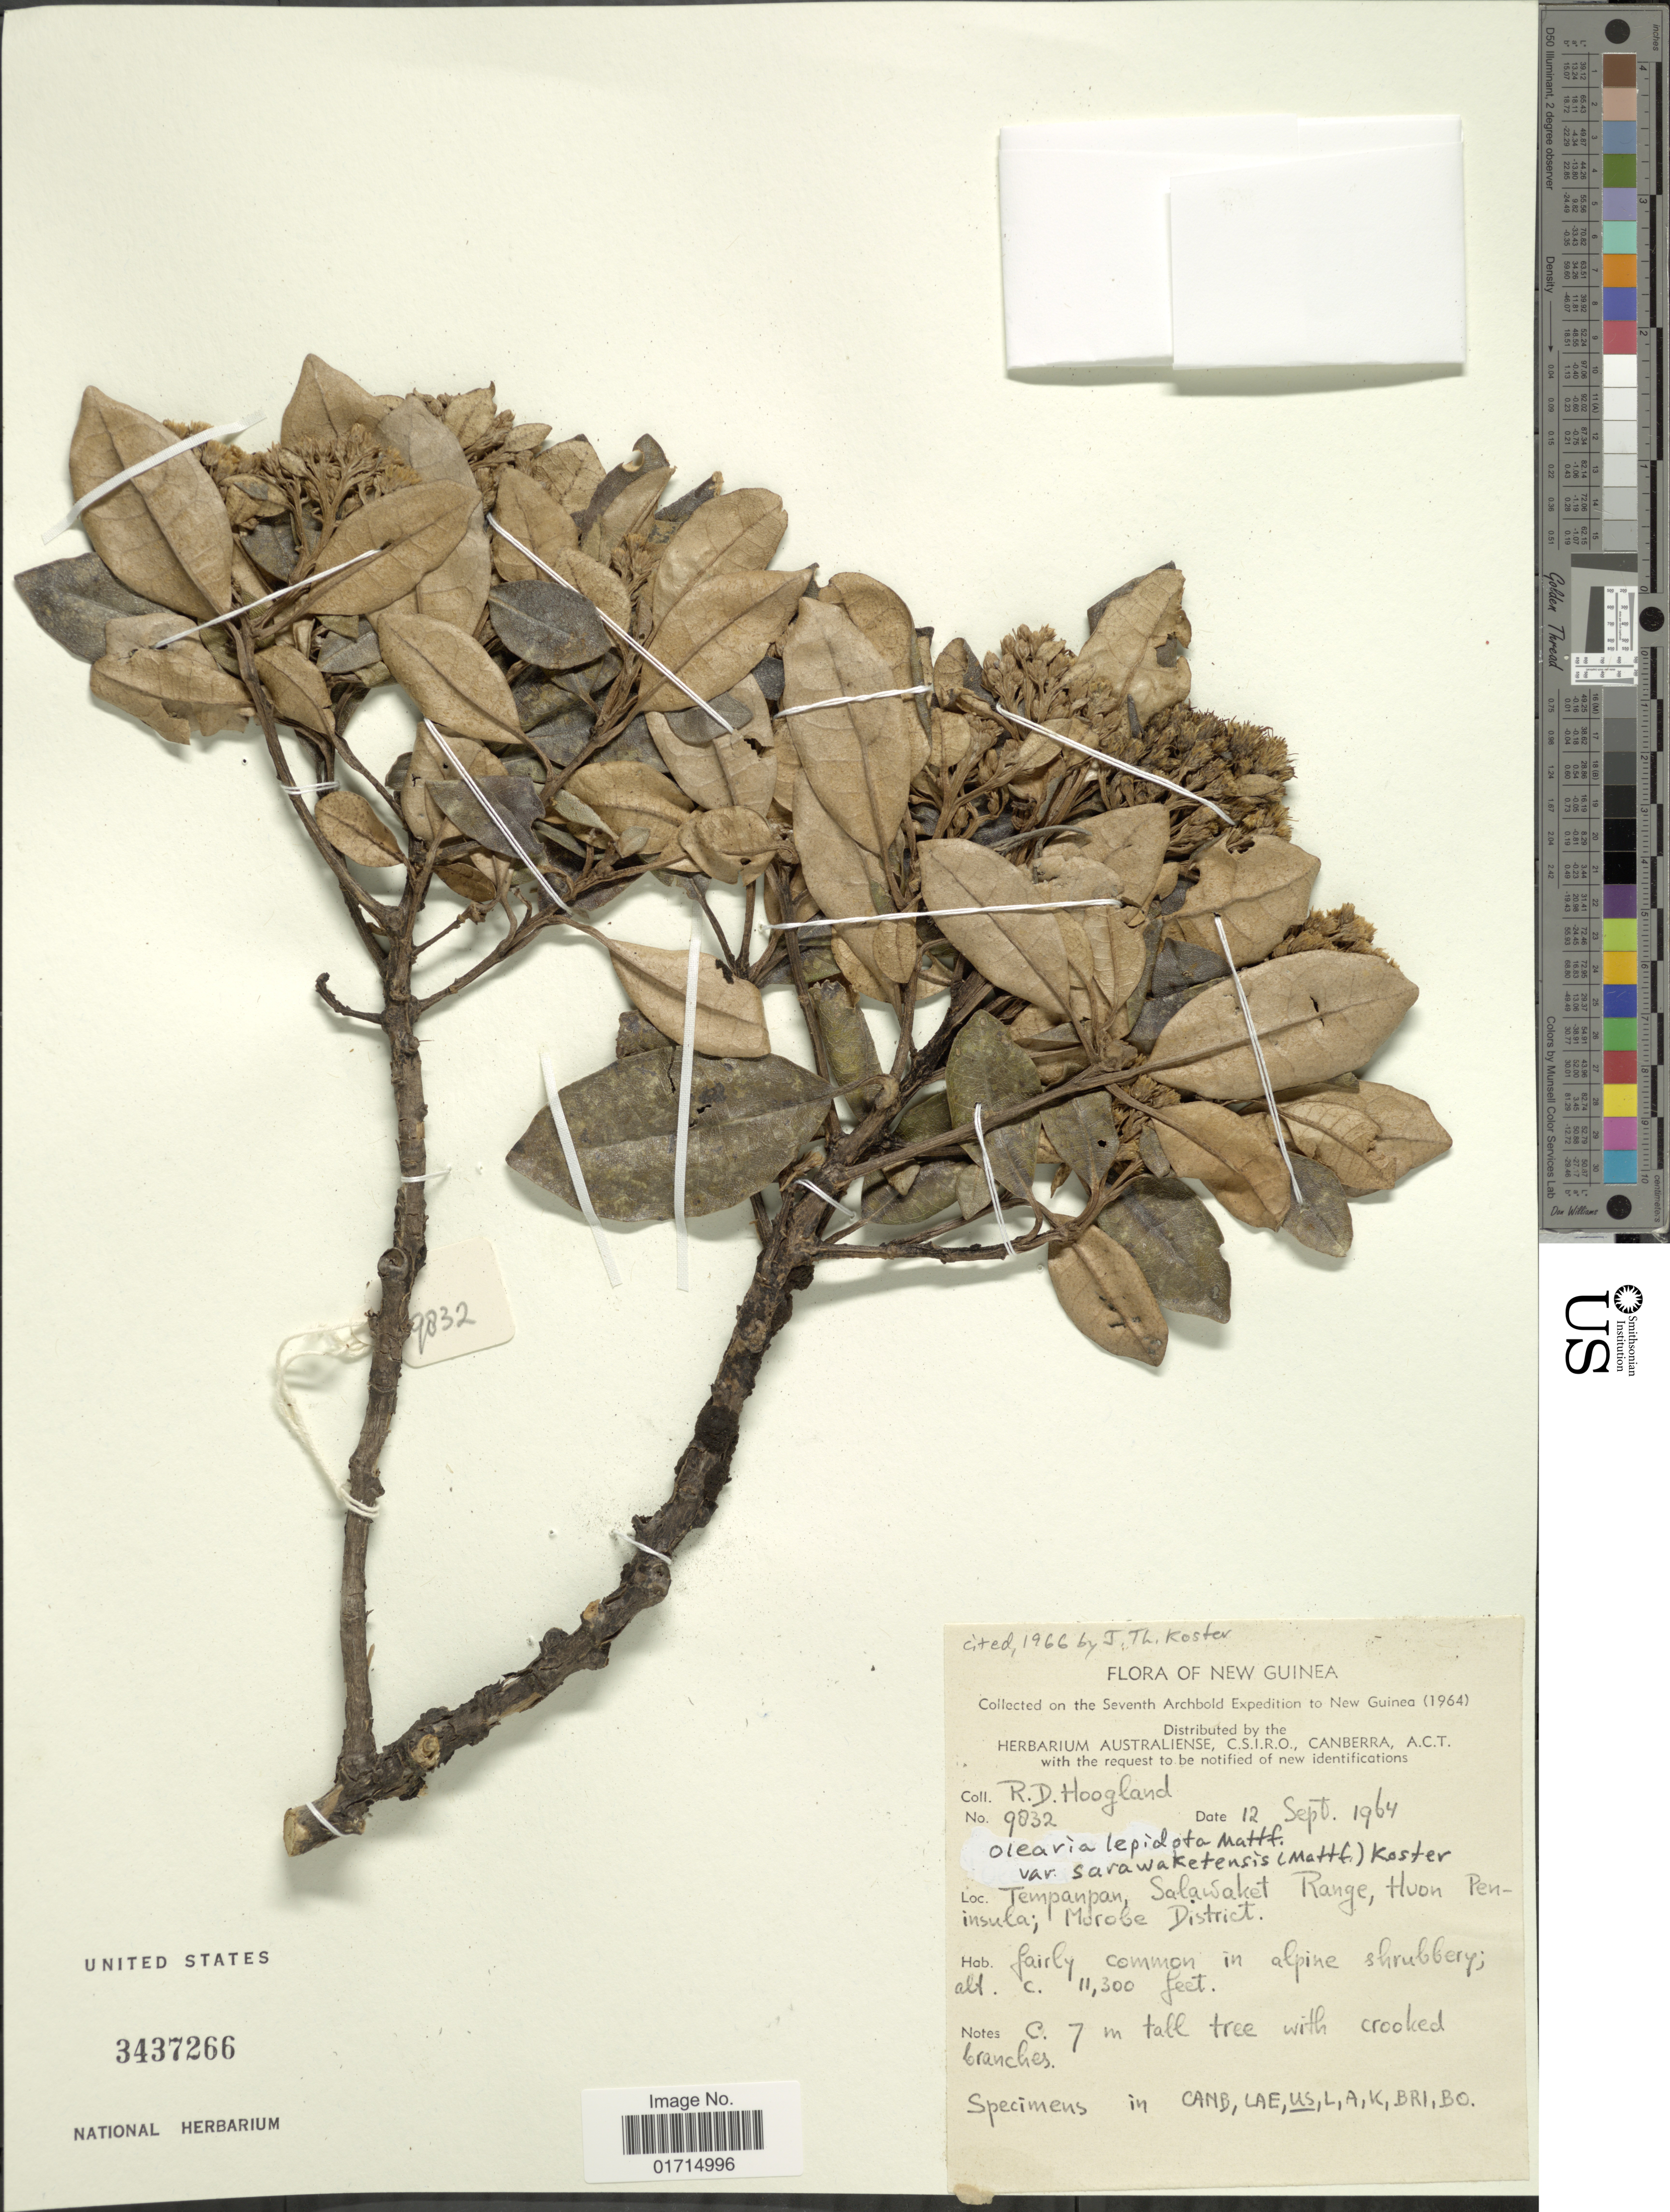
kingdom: Plantae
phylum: Tracheophyta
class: Magnoliopsida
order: Asterales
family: Asteraceae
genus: Olearia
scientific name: Olearia lepidota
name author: Mattf.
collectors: R. D. Hoogland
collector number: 9832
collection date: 1964-09-12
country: Papua New Guinea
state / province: Morobe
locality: Tempanpan, Salawaket Range, Huon Peninsula; Morobe District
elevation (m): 3444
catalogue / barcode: US 3437266